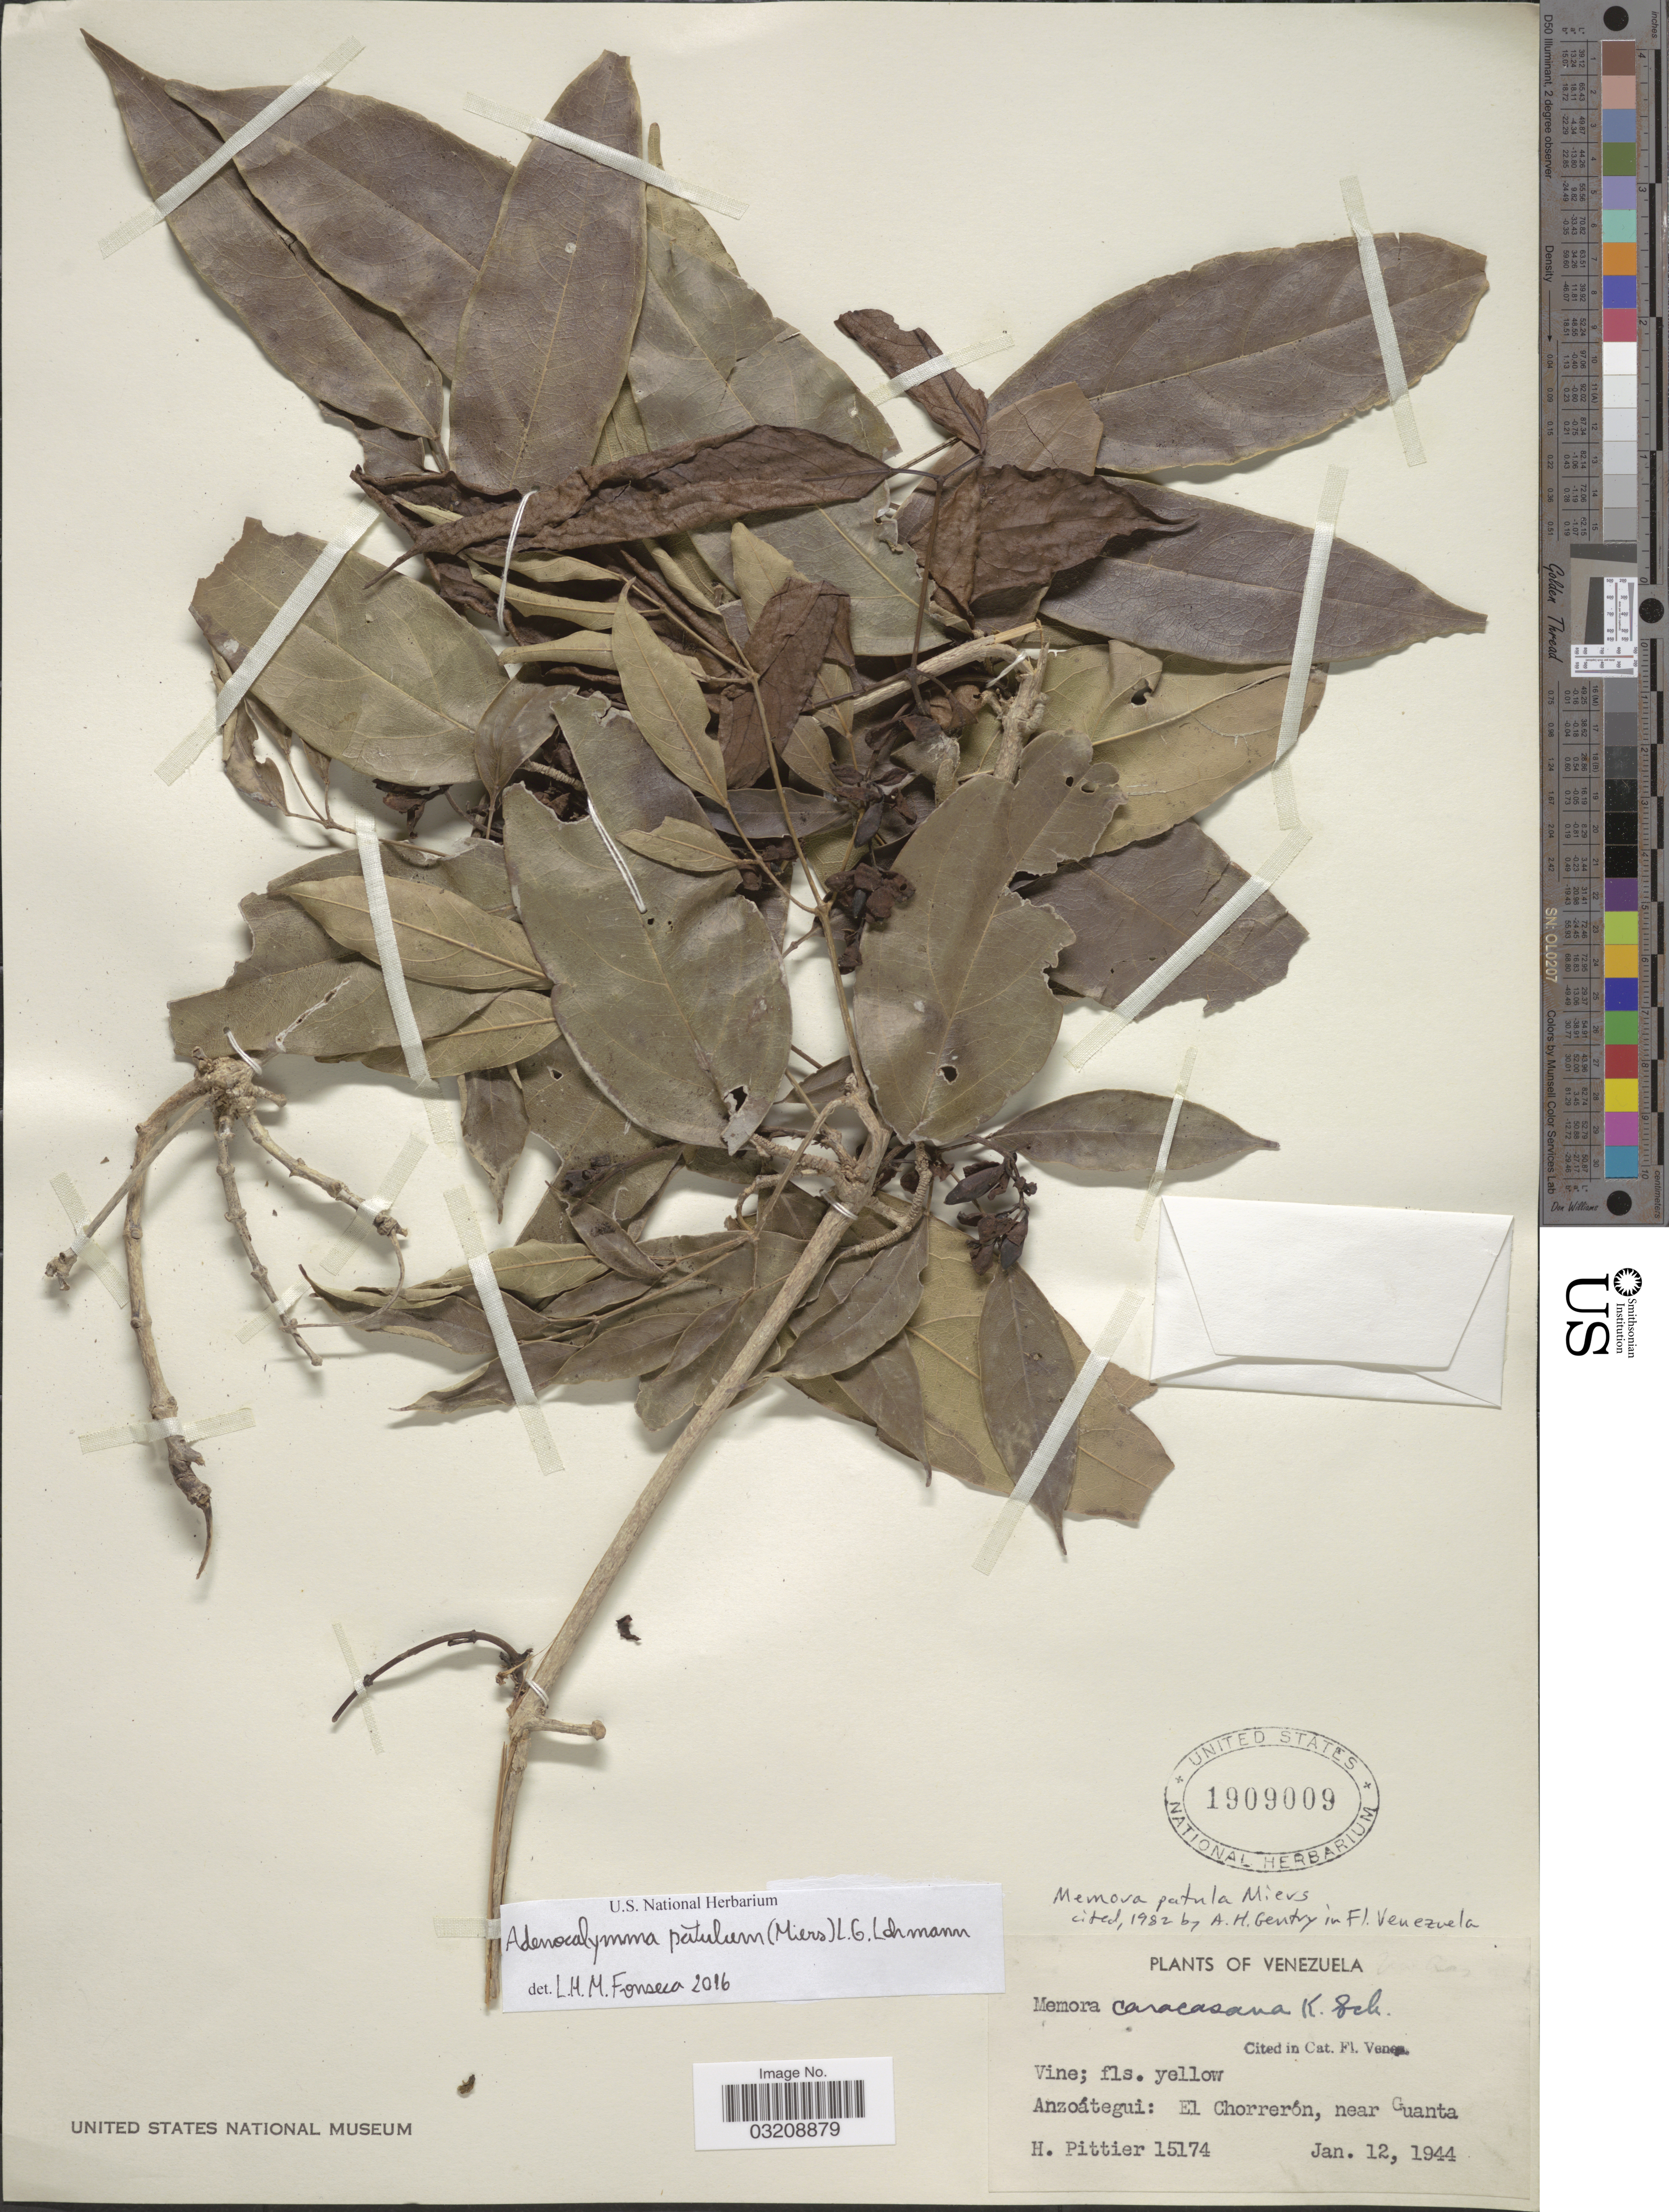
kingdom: Plantae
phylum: Tracheophyta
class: Magnoliopsida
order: Lamiales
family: Bignoniaceae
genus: Adenocalymma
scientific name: Adenocalymma patulum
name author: (Miers) L.G. Lohmann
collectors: H. F. Pittier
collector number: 15174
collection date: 1944-01-12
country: Venezuela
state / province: Anzoategui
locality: El Chorrerón, near Guanta.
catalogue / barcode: US 1909009